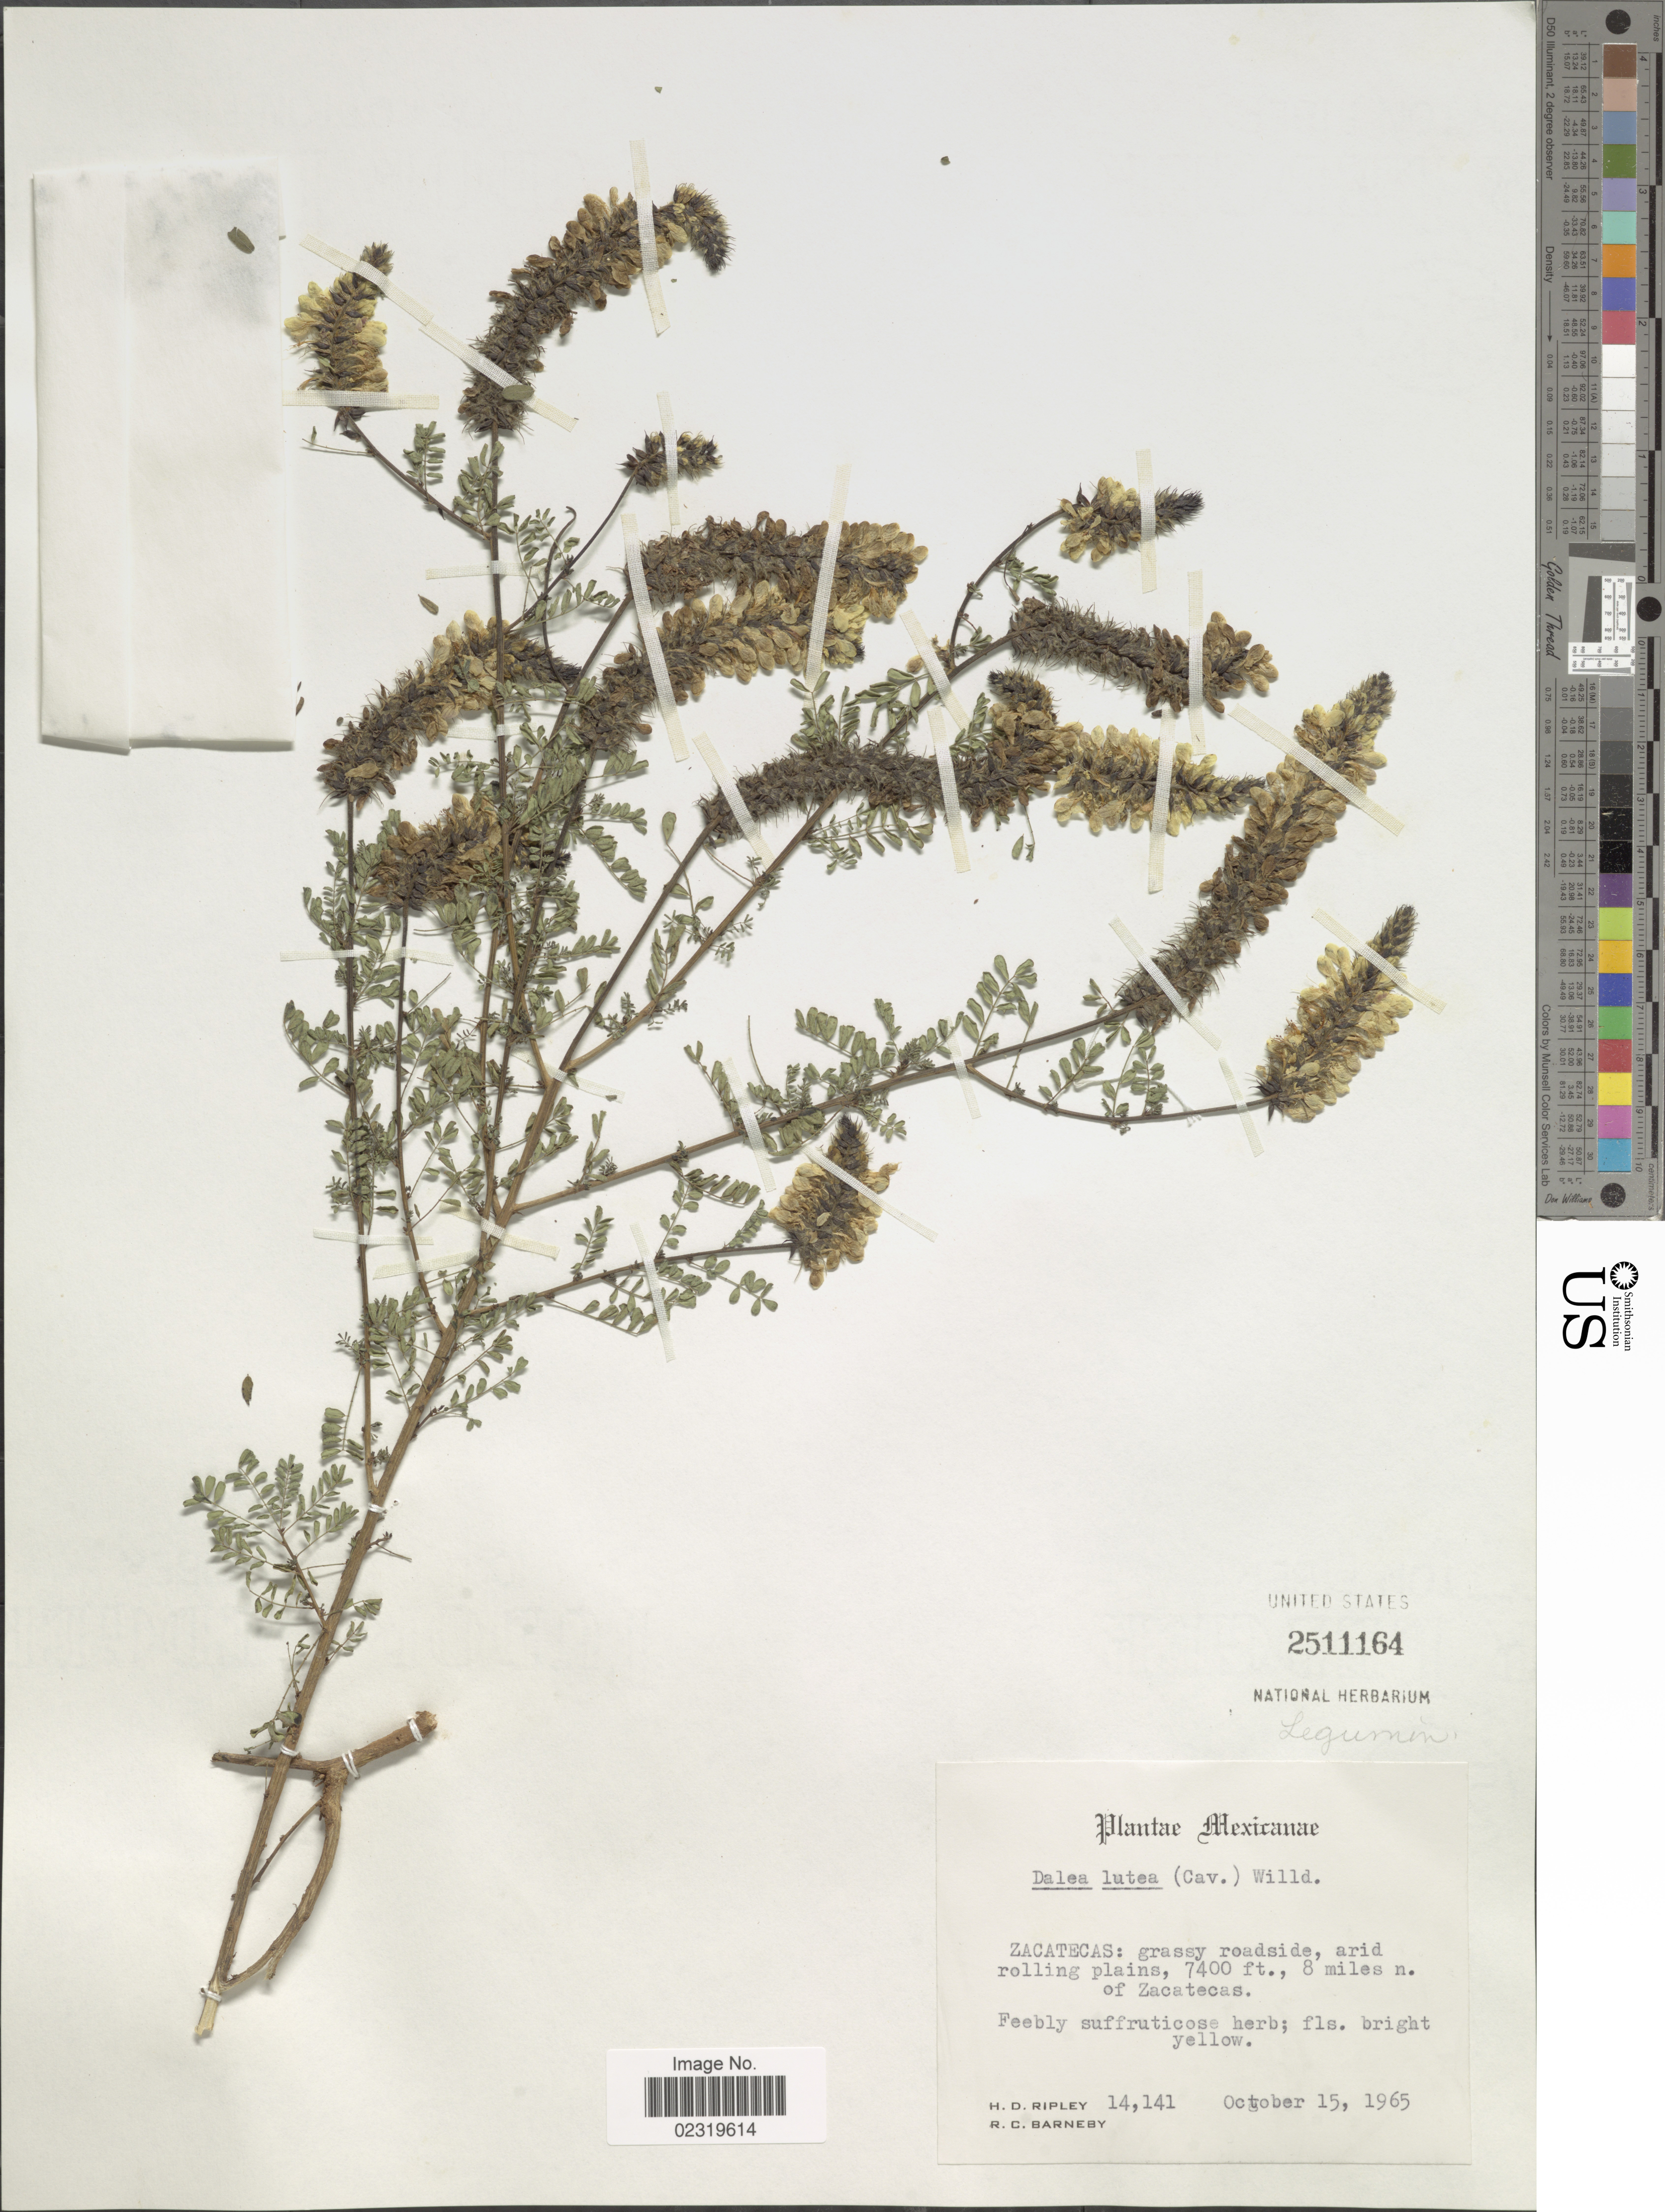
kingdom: Plantae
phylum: Tracheophyta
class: Magnoliopsida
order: Fabales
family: Fabaceae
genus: Dalea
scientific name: Dalea lutea var. lutea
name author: (Cav.) Willd.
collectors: H. Ripley & R. C. Barneby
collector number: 14141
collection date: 1965-10-15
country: Mexico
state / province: Zacatecas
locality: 8 miles n of Zacatecas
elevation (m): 2256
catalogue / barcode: US 2511164